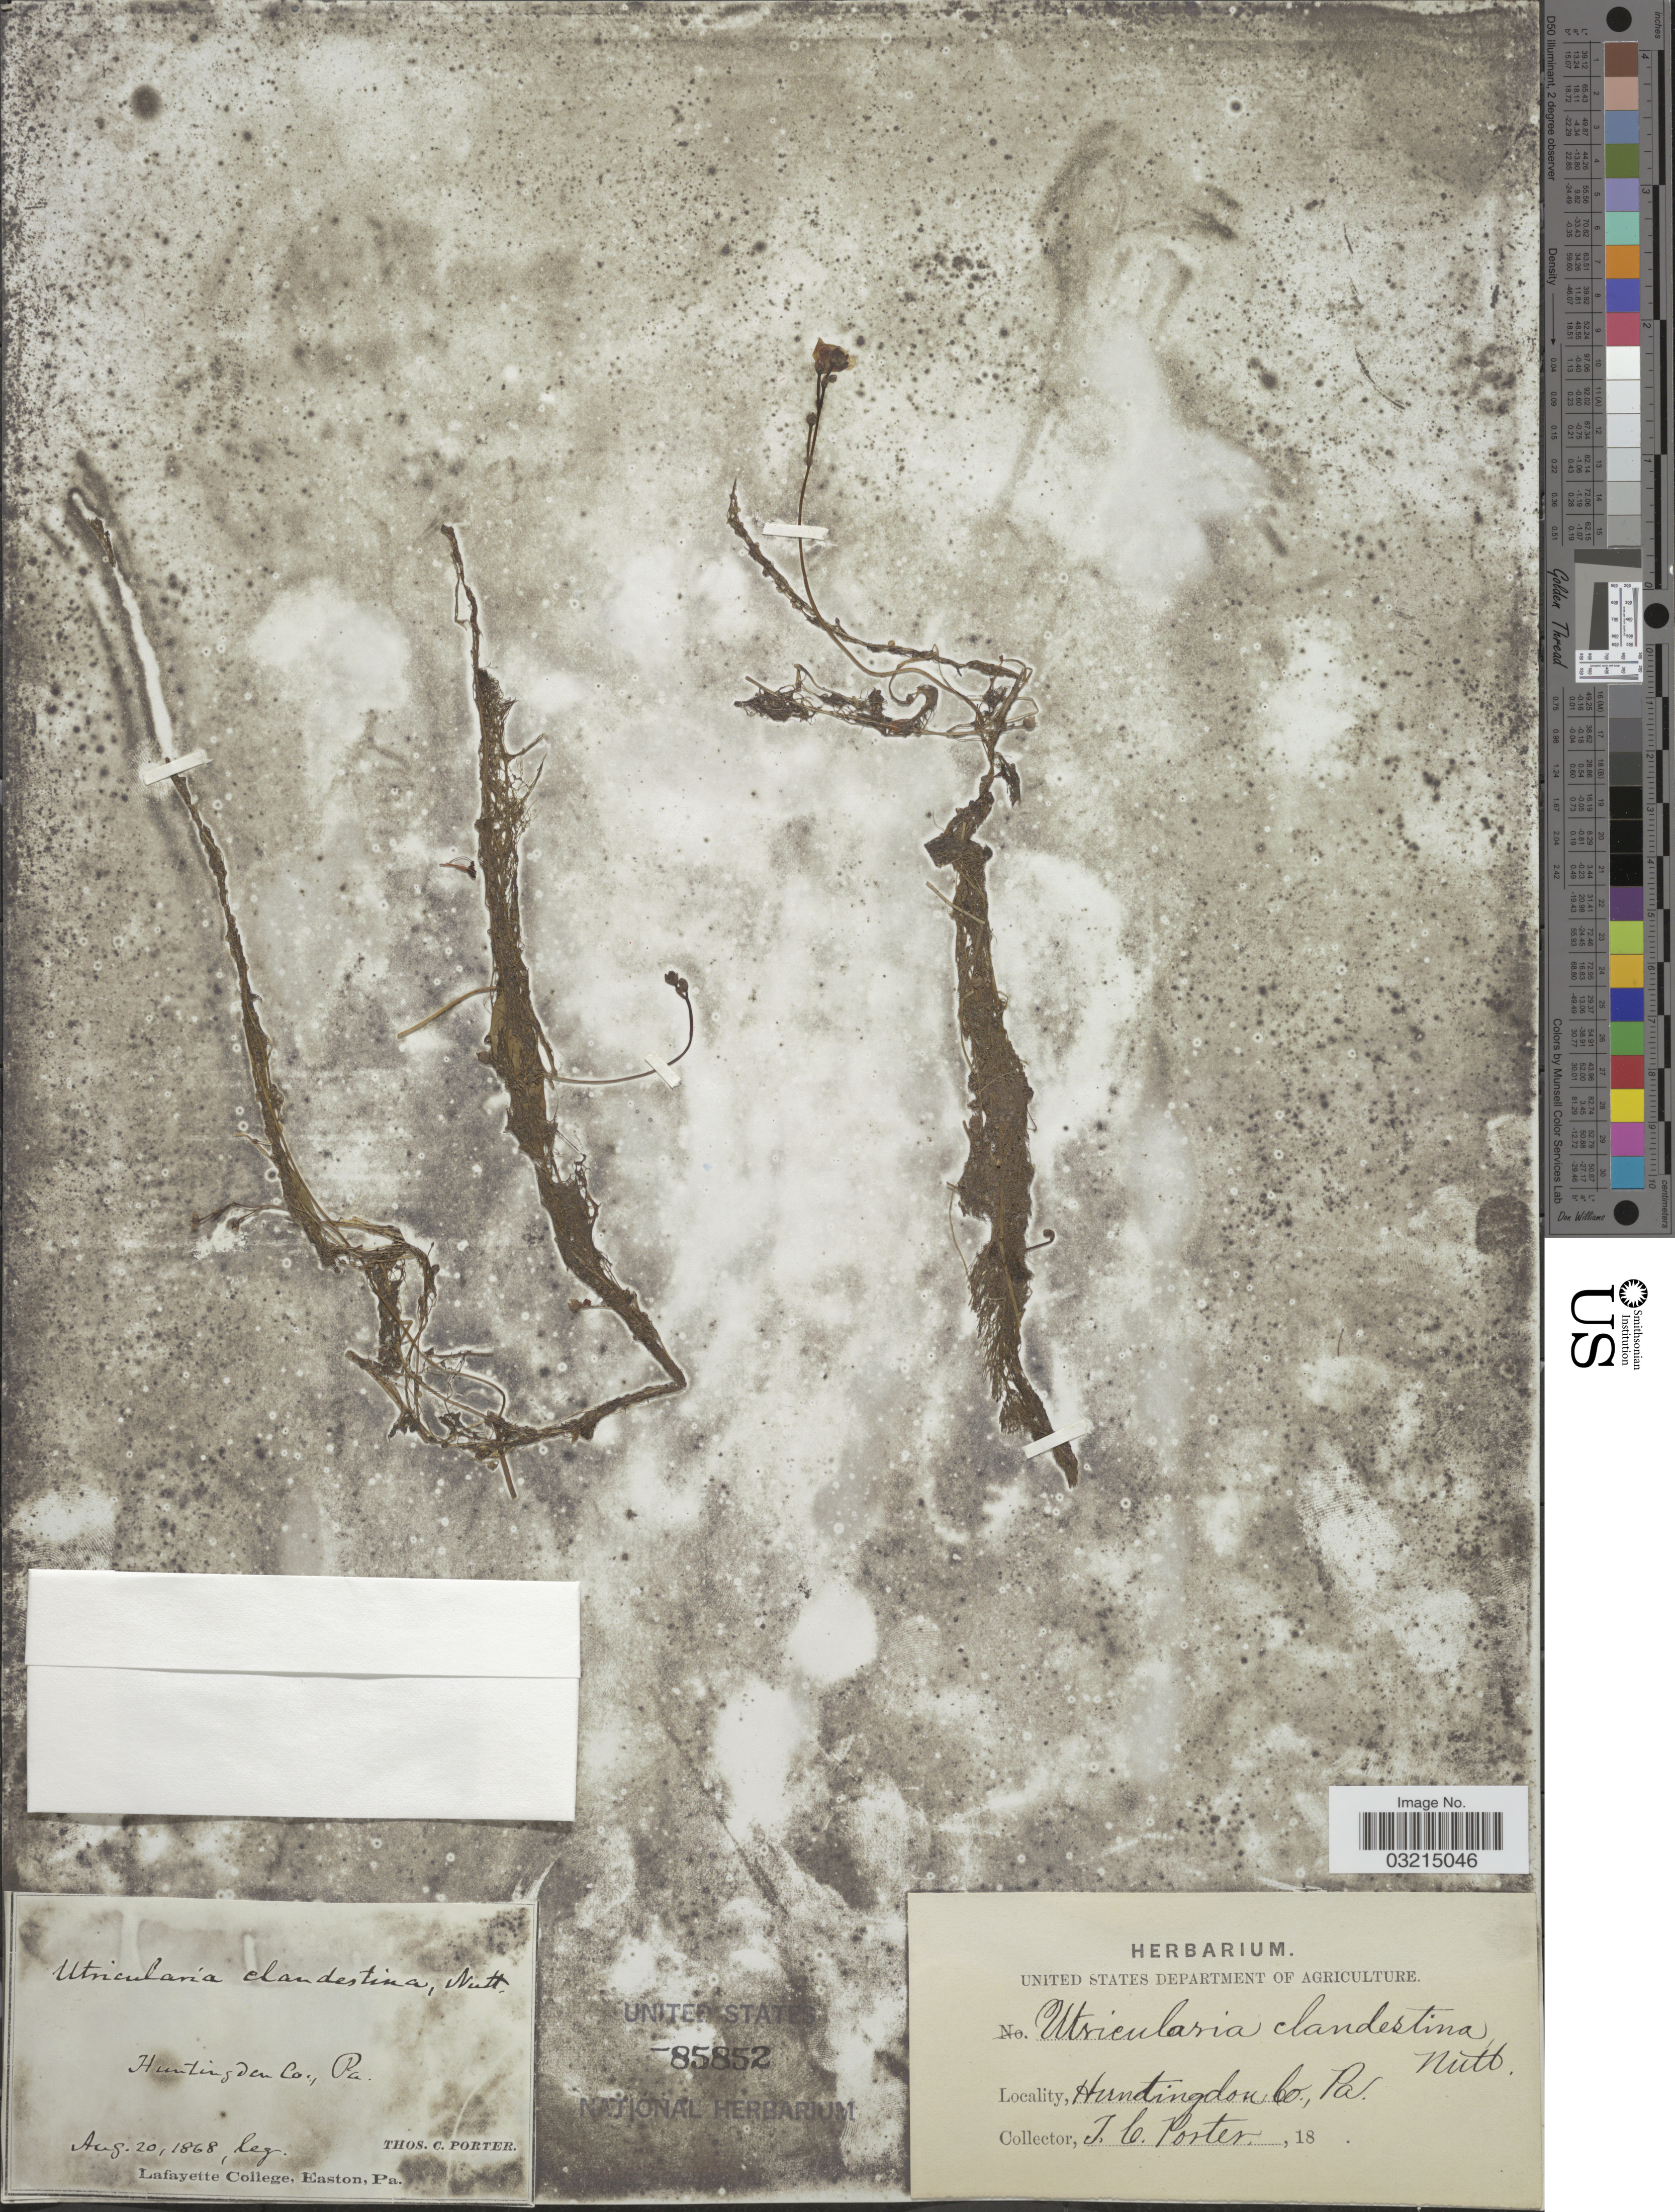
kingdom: Plantae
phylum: Tracheophyta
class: Magnoliopsida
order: Lamiales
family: Lentibulariaceae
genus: Utricularia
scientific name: Utricularia geminiscapa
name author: Benj.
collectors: T. Porter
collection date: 1868-08-20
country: United States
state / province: Pennsylvania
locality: Huntingdon Co.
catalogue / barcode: US 85852